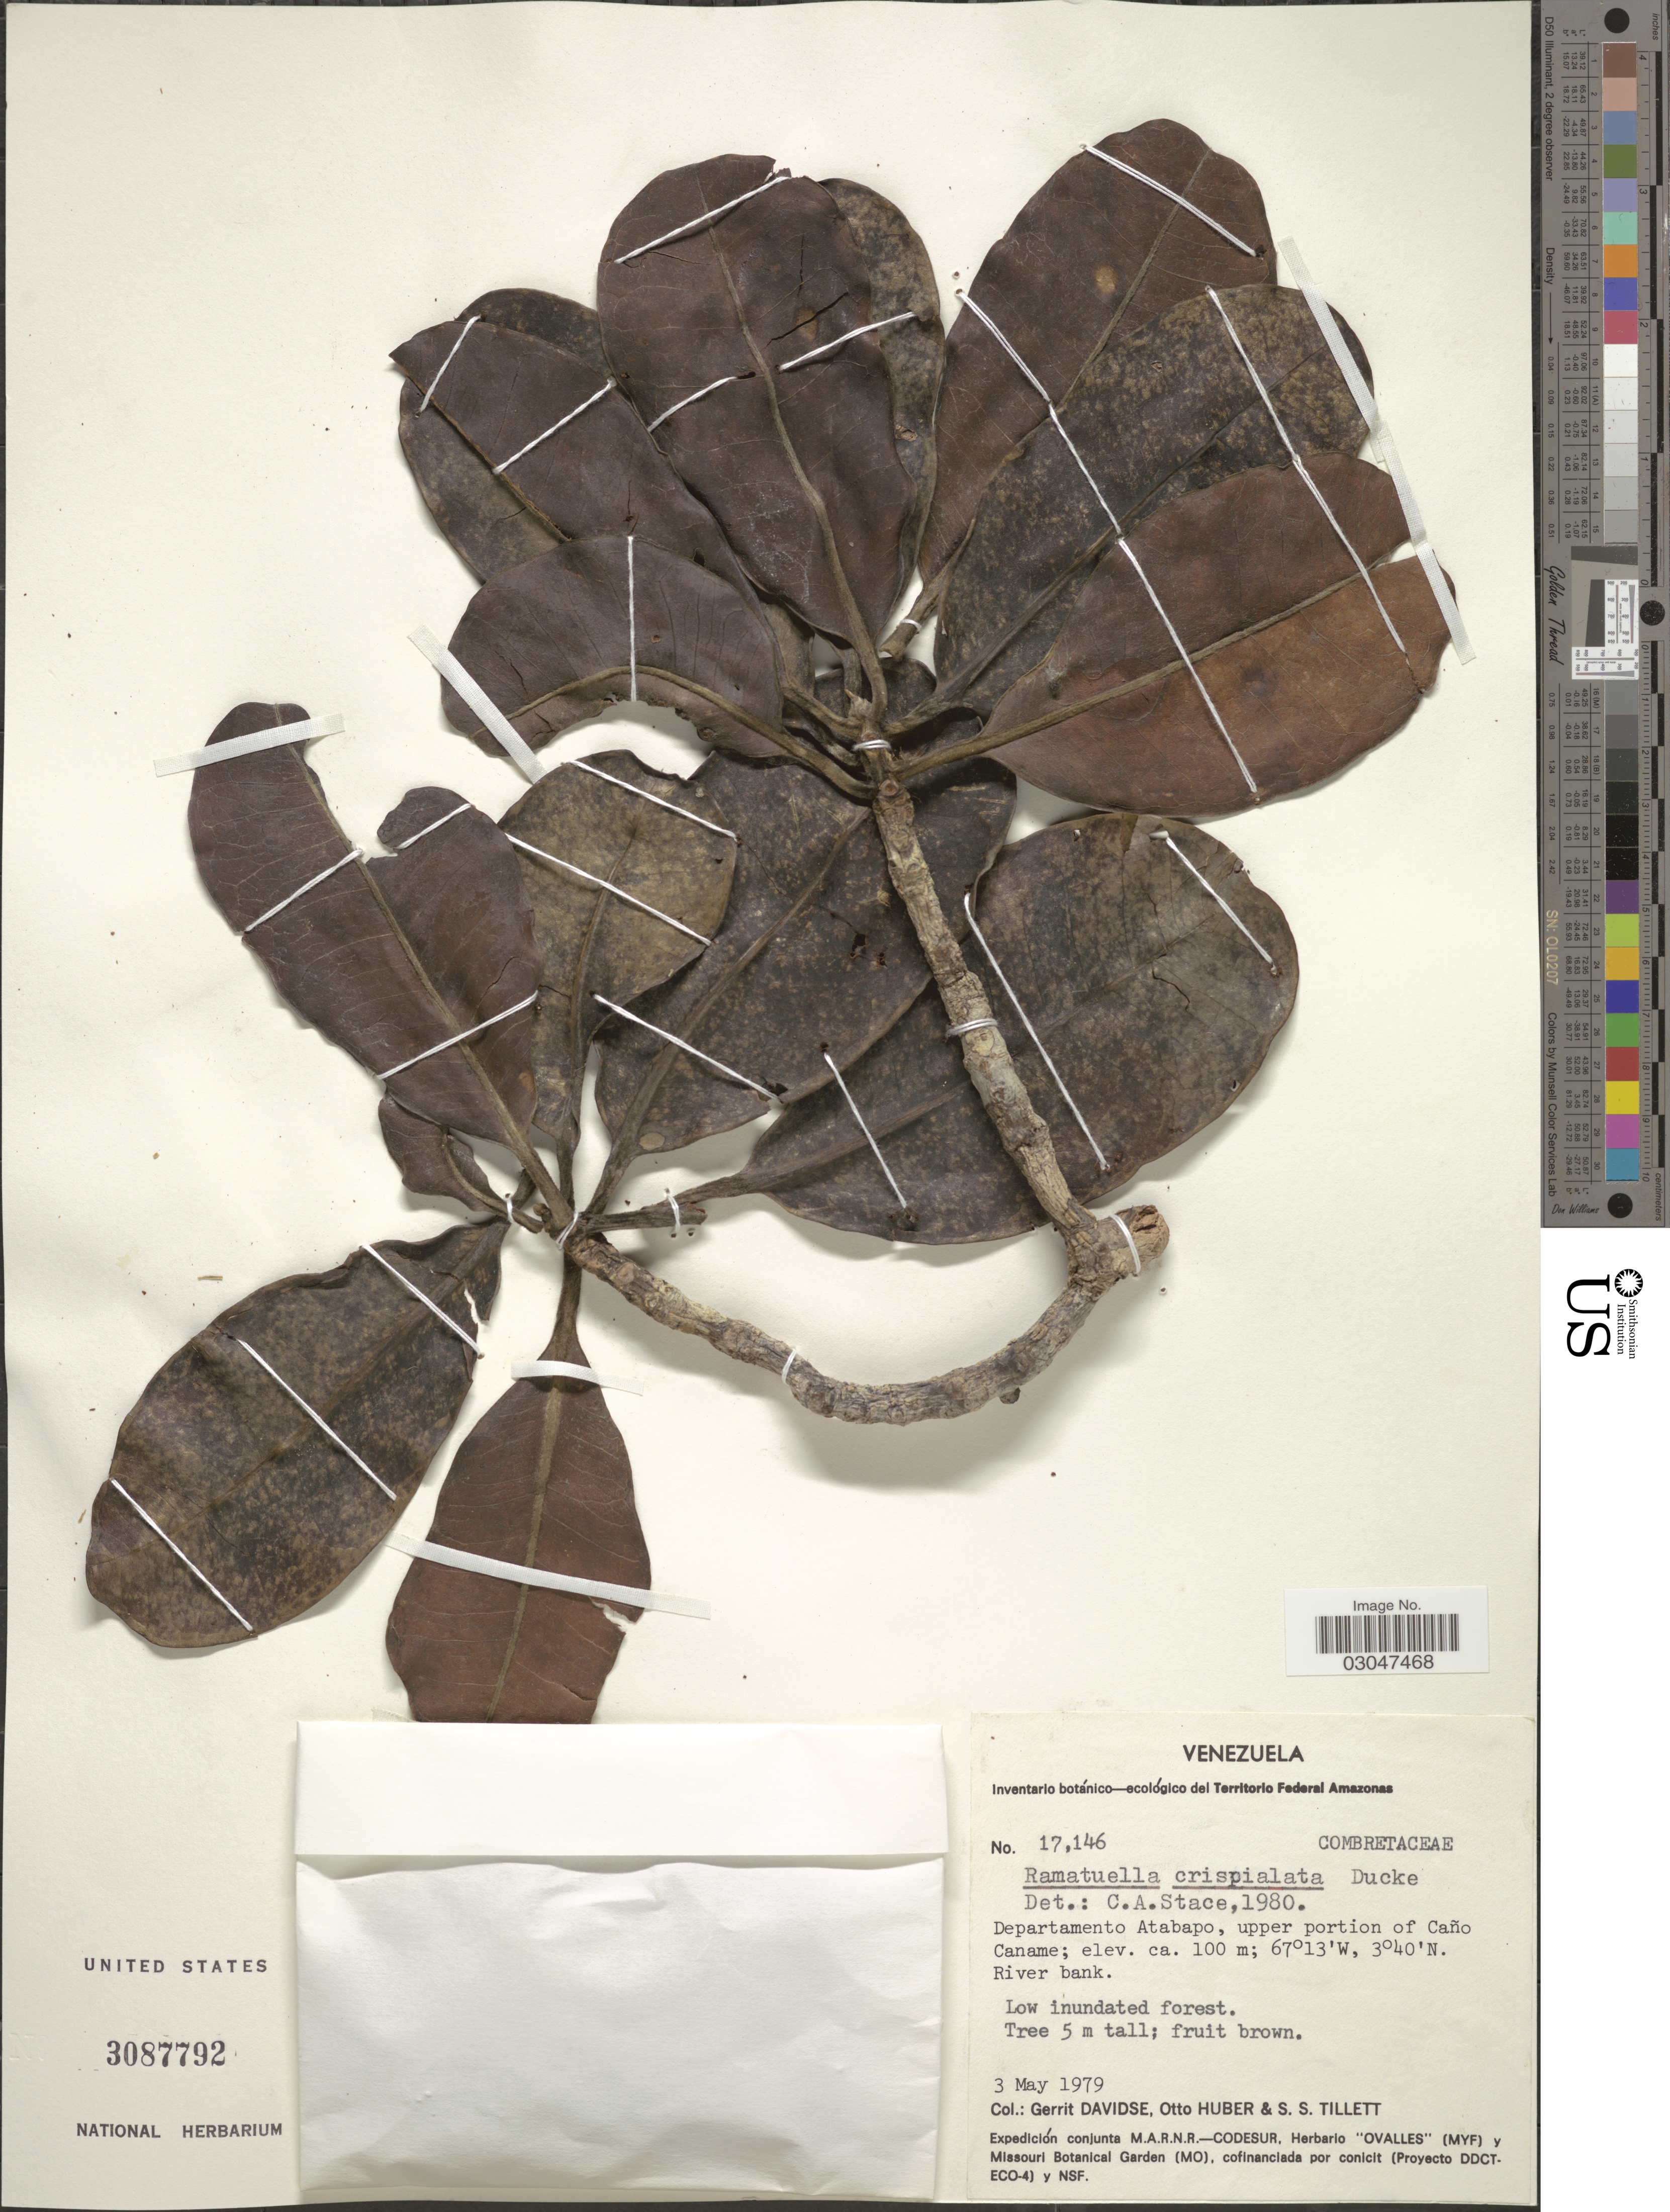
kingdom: Plantae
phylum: Tracheophyta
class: Magnoliopsida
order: Myrtales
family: Combretaceae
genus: Terminalia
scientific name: Terminalia crispialata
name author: (Ducke) Alwan & Stace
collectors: G. Davidse, O. Huber & S. S. Tillett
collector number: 17146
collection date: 1979-05-03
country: Venezuela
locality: Departamento Atabapo, upper portion of Caño Caname.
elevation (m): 100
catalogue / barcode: US 3087792